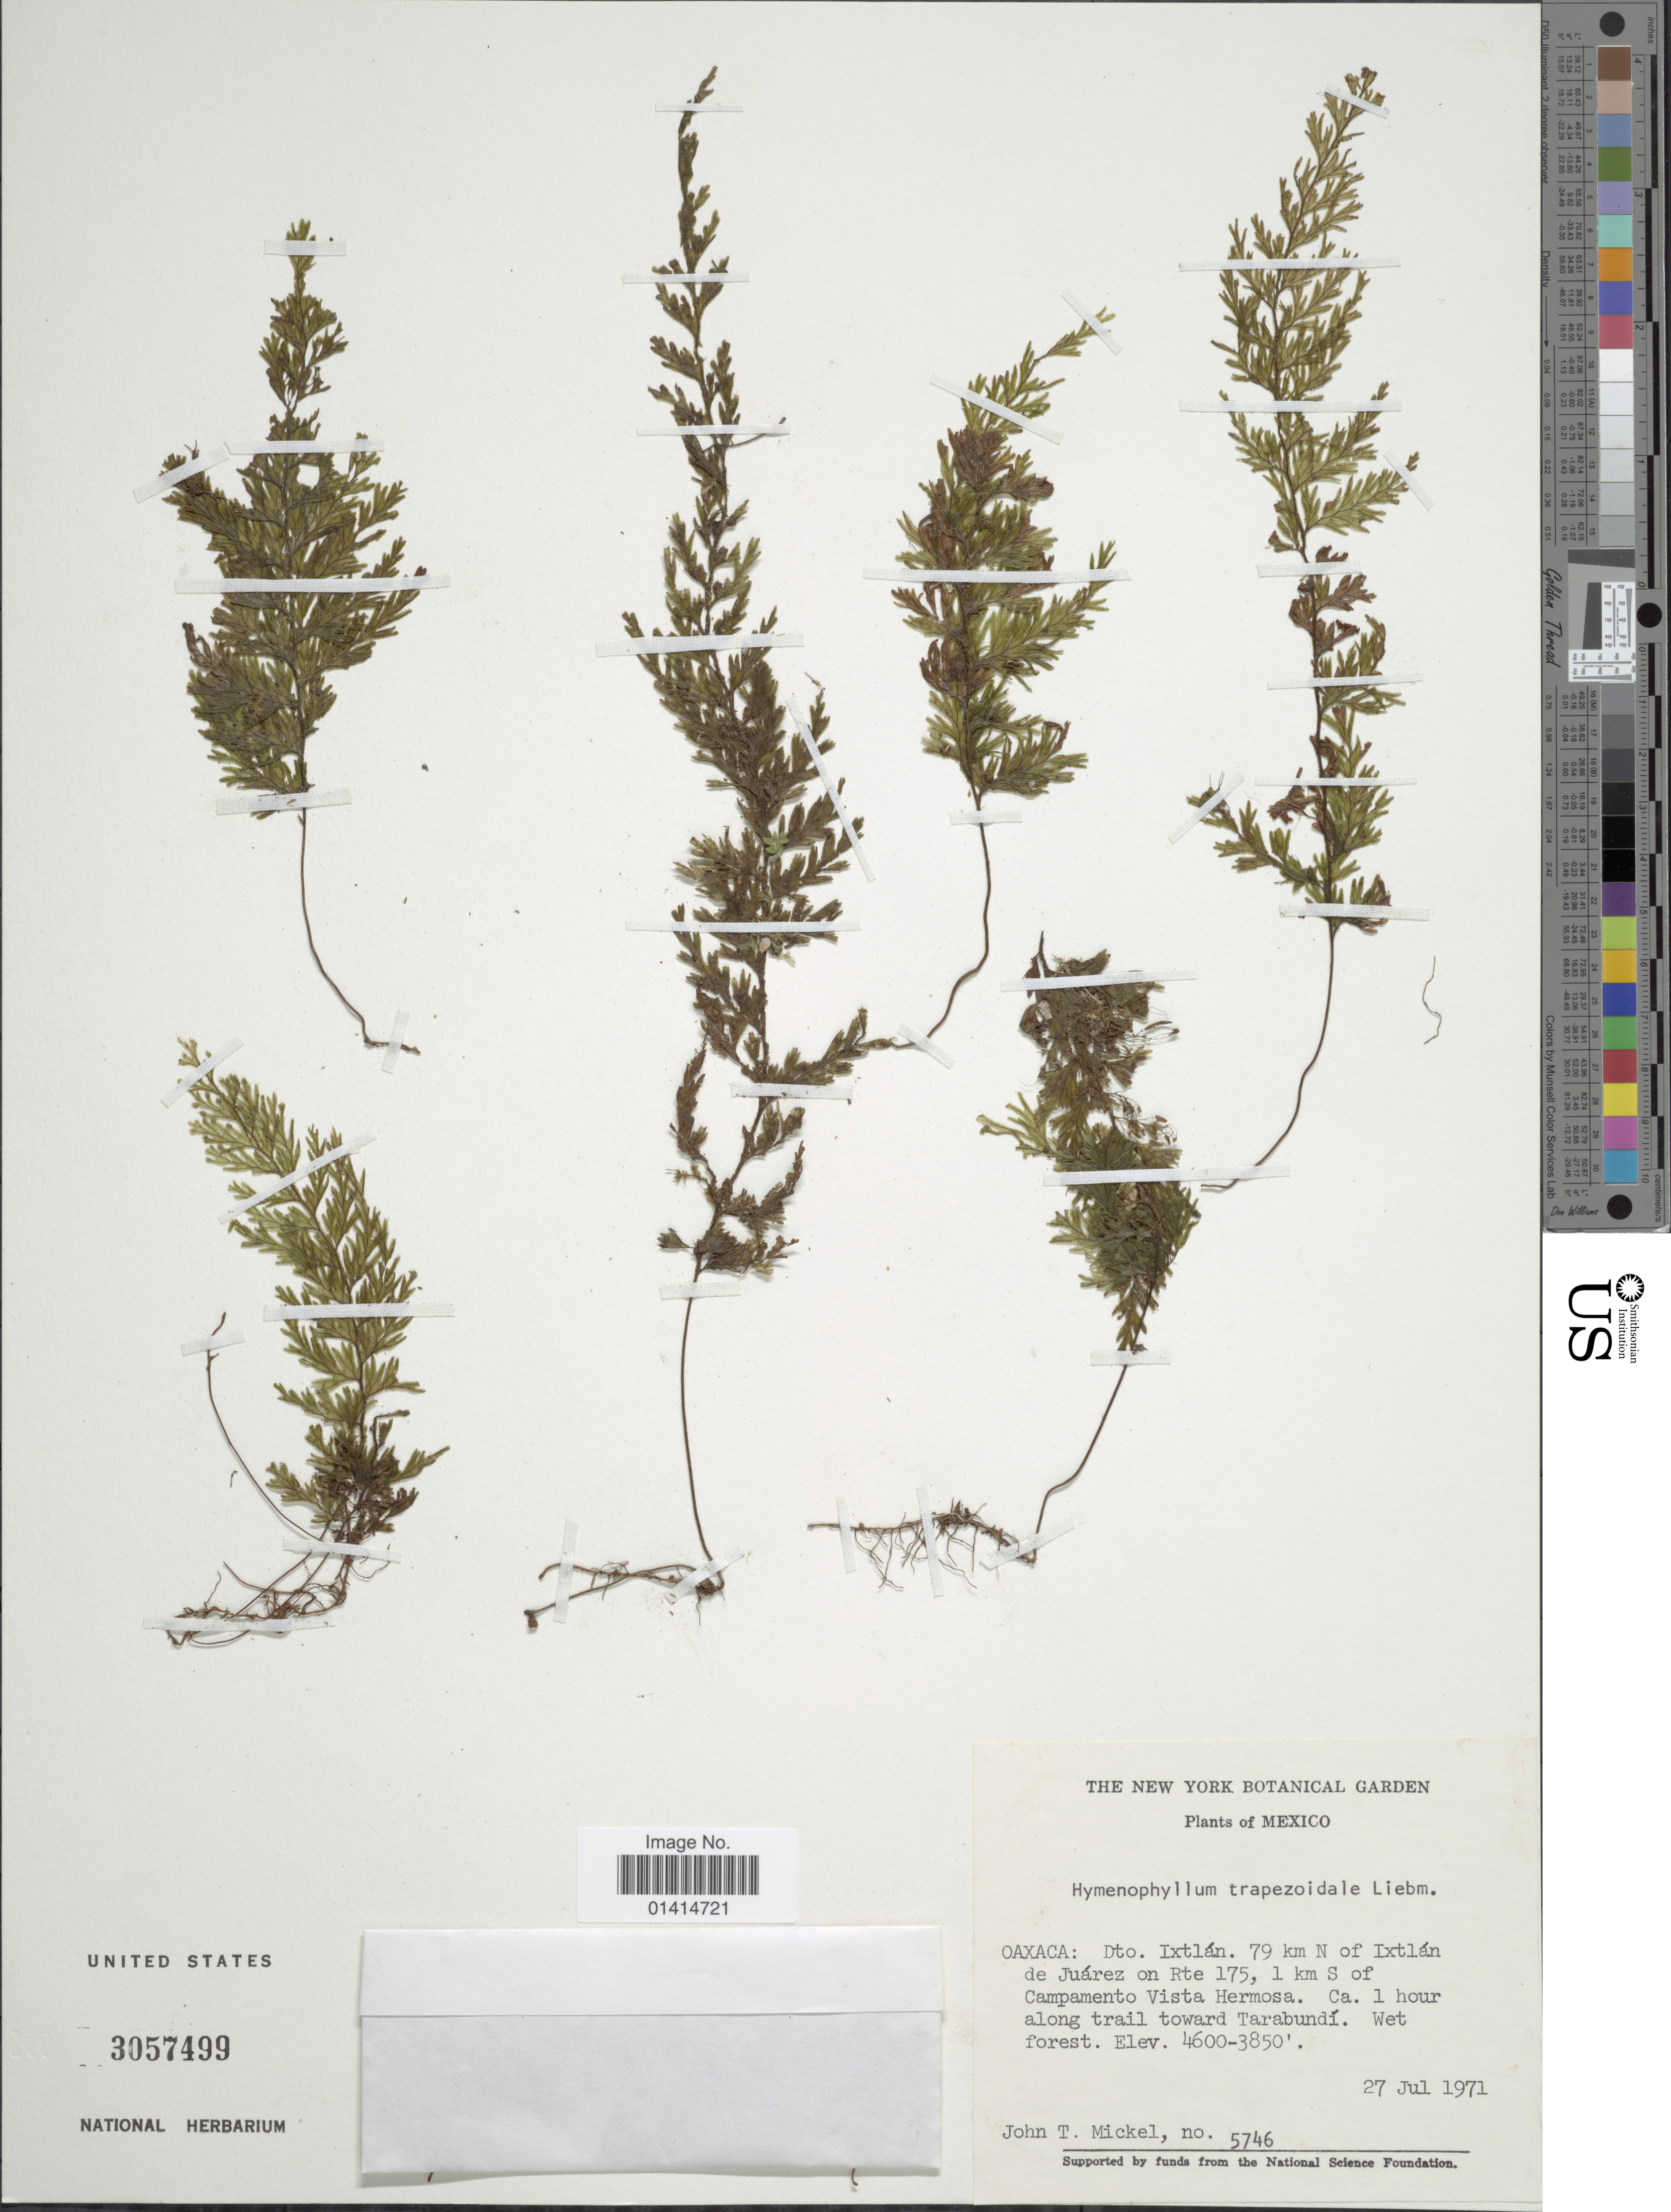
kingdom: Plantae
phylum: Tracheophyta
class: Polypodiopsida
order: Hymenophyllales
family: Hymenophyllaceae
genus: Hymenophyllum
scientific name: Hymenophyllum trapezoidale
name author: Liebm.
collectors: J. T. Mickel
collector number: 5746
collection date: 1971-07-27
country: Mexico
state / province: Oaxaca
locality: Dto Ixtlán. 79 km N of Ixtlán de Juárez on Rte 175, 1 km S of Campamento Vista Hermosa. Ca 1 hour along trail towrd Tarabundí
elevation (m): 1173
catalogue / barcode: US 3057499